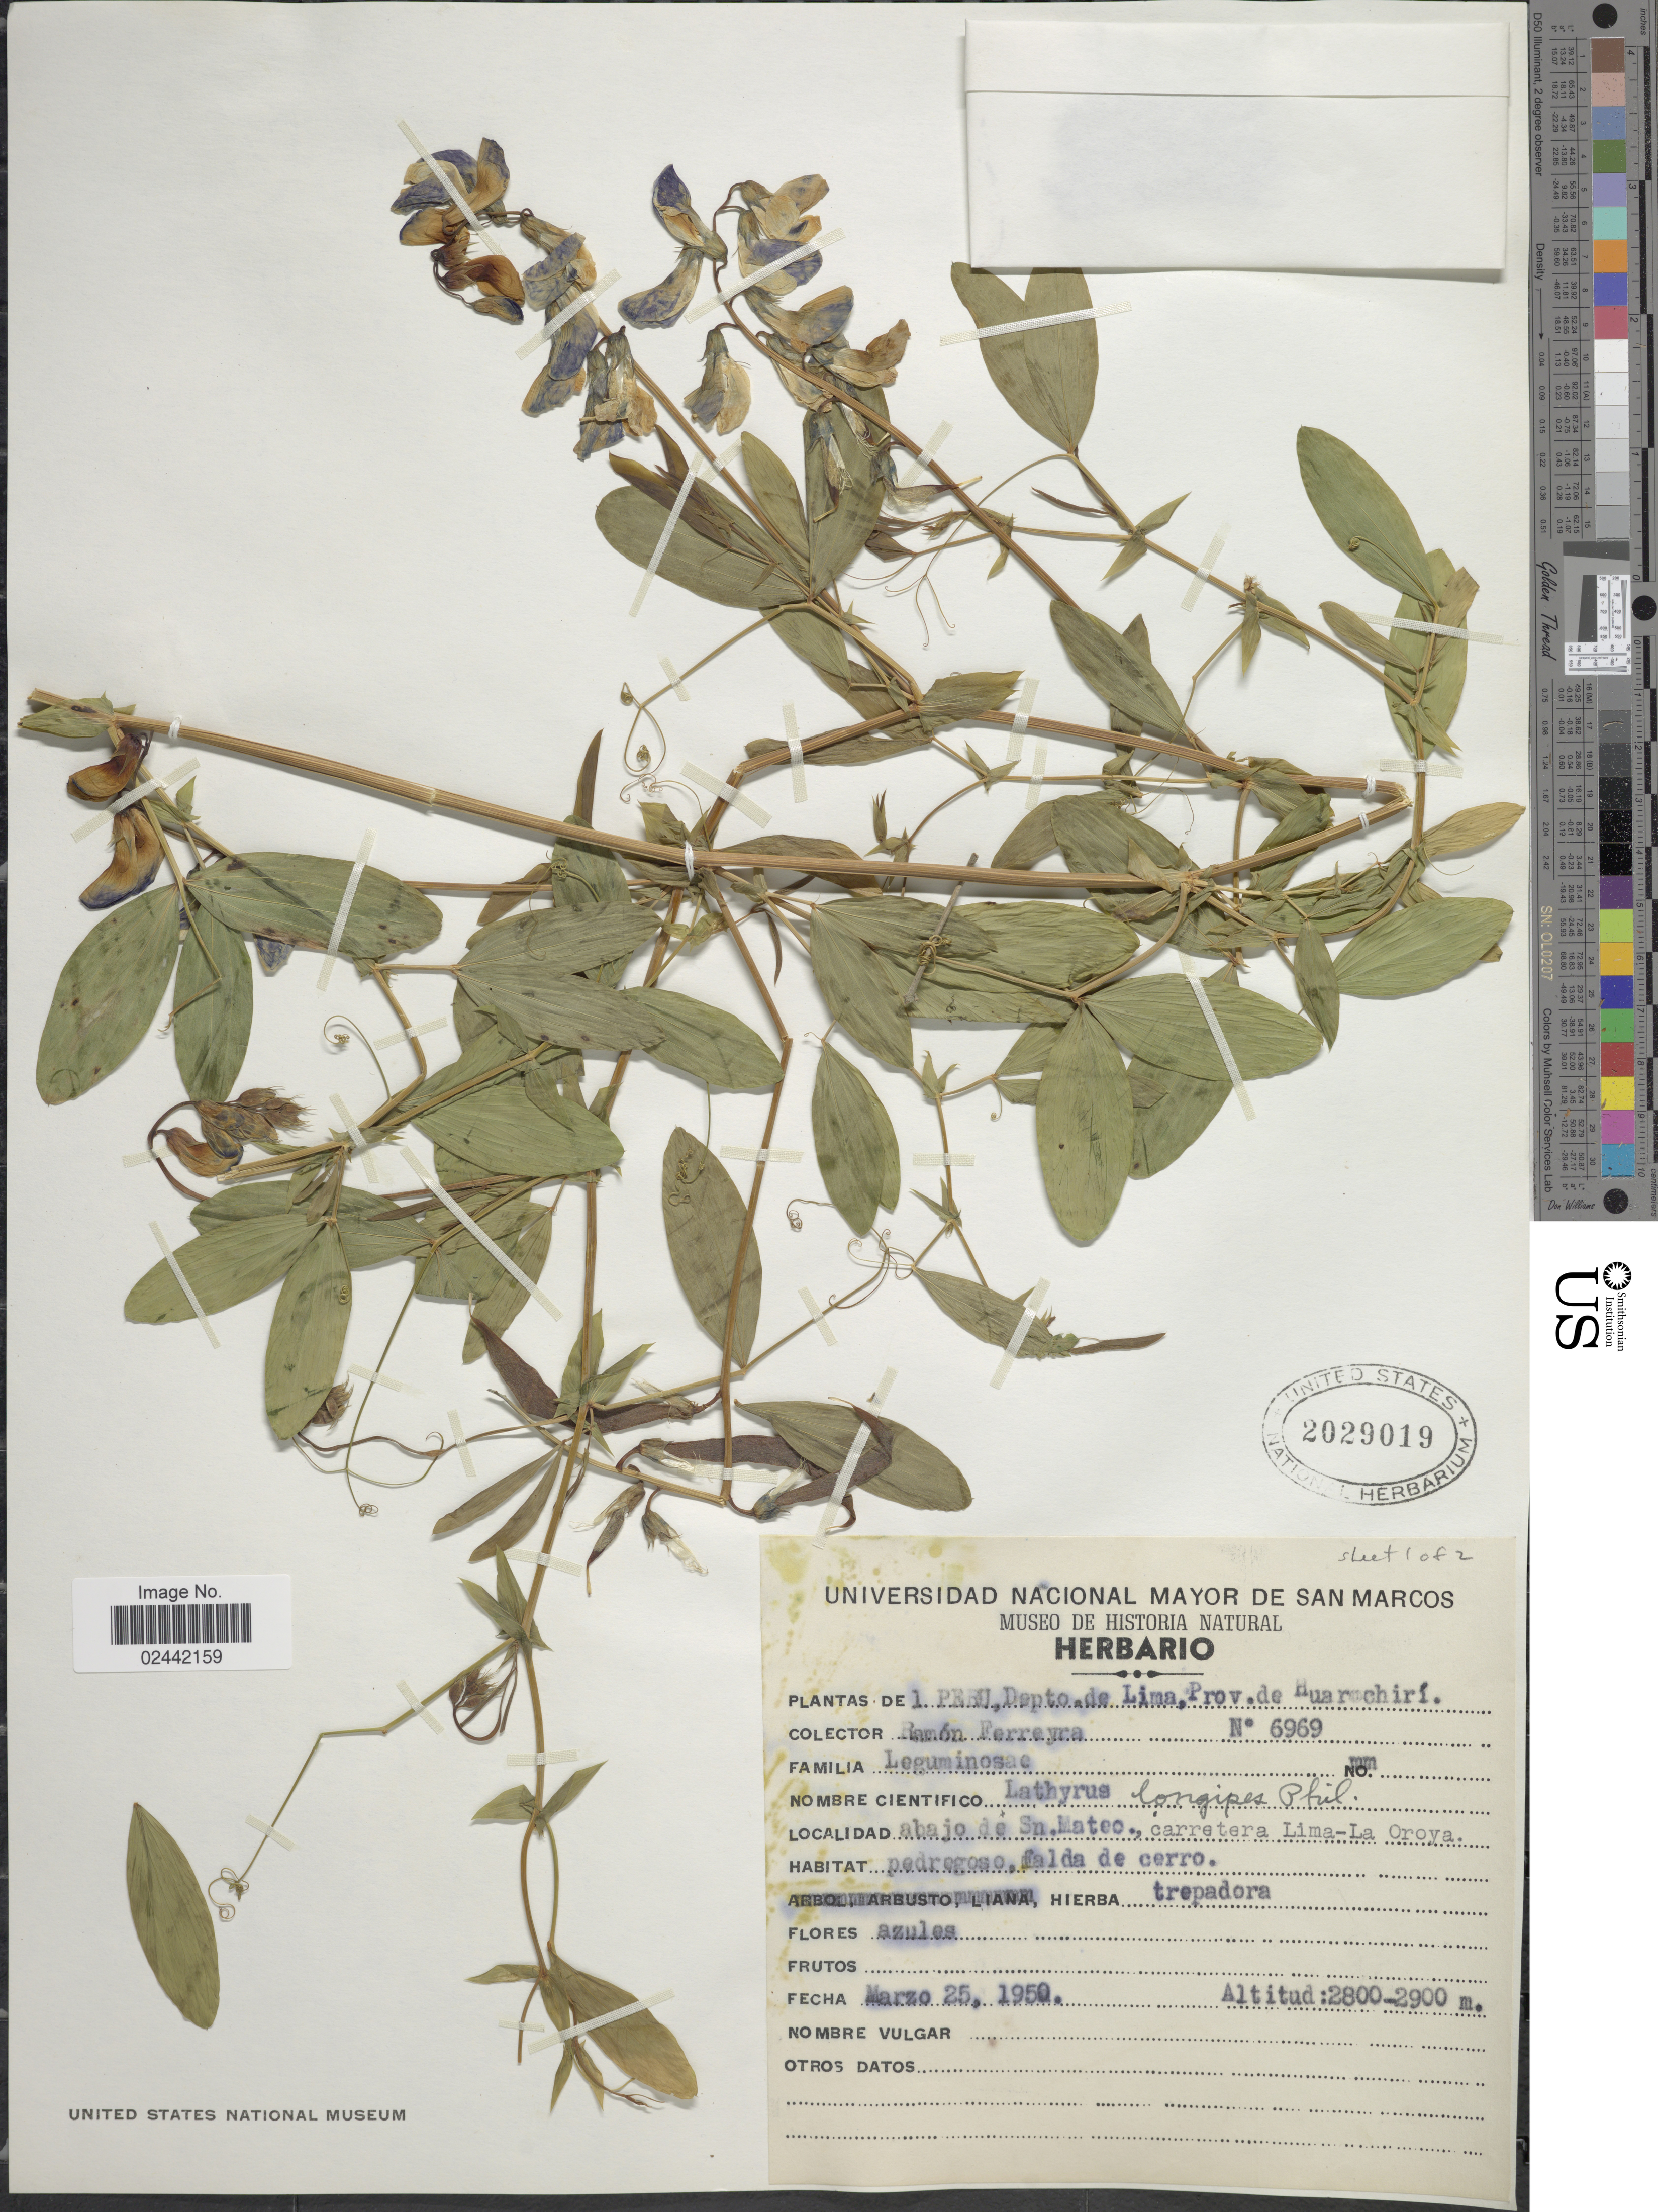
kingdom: Plantae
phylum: Tracheophyta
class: Magnoliopsida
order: Fabales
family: Fabaceae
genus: Lathyrus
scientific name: Lathyrus longipes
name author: Phil.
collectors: R. A. Ferreyra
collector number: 6969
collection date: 1950-05-25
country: Peru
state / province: Lima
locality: Prov. de Huaruchiri. Abajo de Sn. Mateo., carretera Lima-La Oroya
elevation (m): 2800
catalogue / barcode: US 2029019